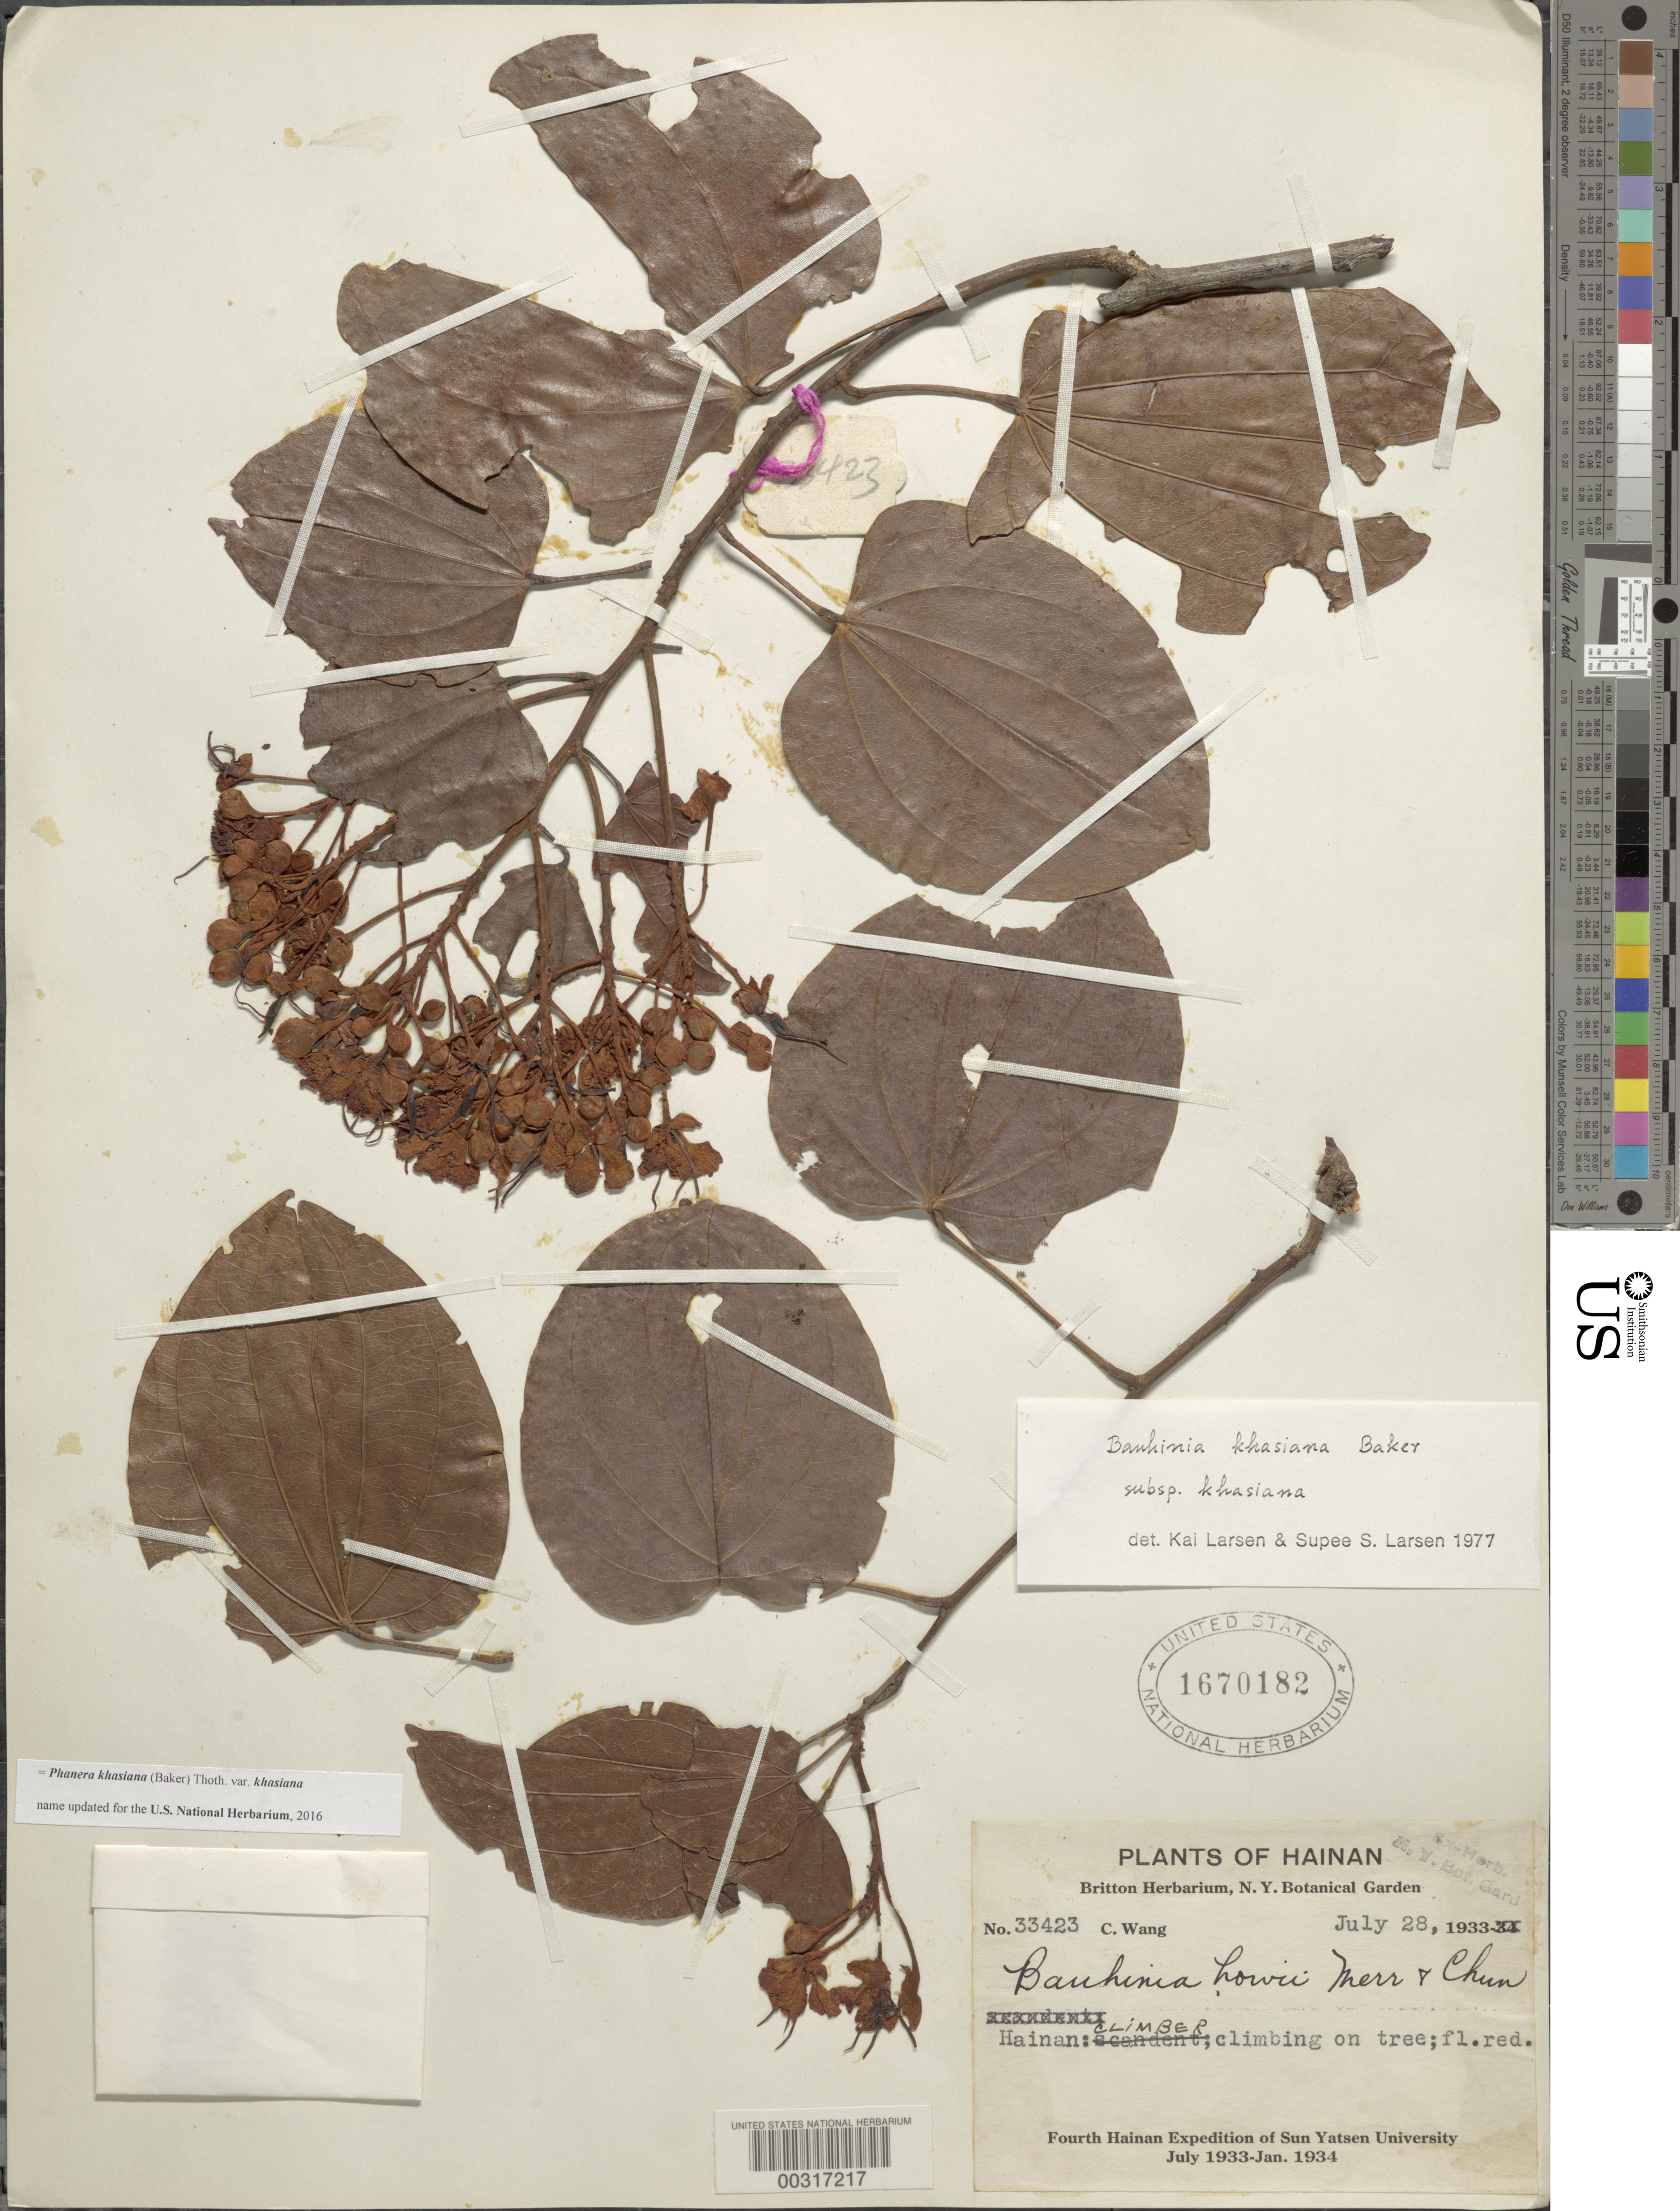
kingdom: Plantae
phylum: Tracheophyta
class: Magnoliopsida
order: Fabales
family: Fabaceae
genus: Phanera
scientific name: Phanera khasiana var. khasiana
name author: (Baker) Thothathri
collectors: C. Wang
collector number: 33423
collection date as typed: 28 Jul 1933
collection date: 1933-07-28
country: China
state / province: Hainan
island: Hainan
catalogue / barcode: US 1670182